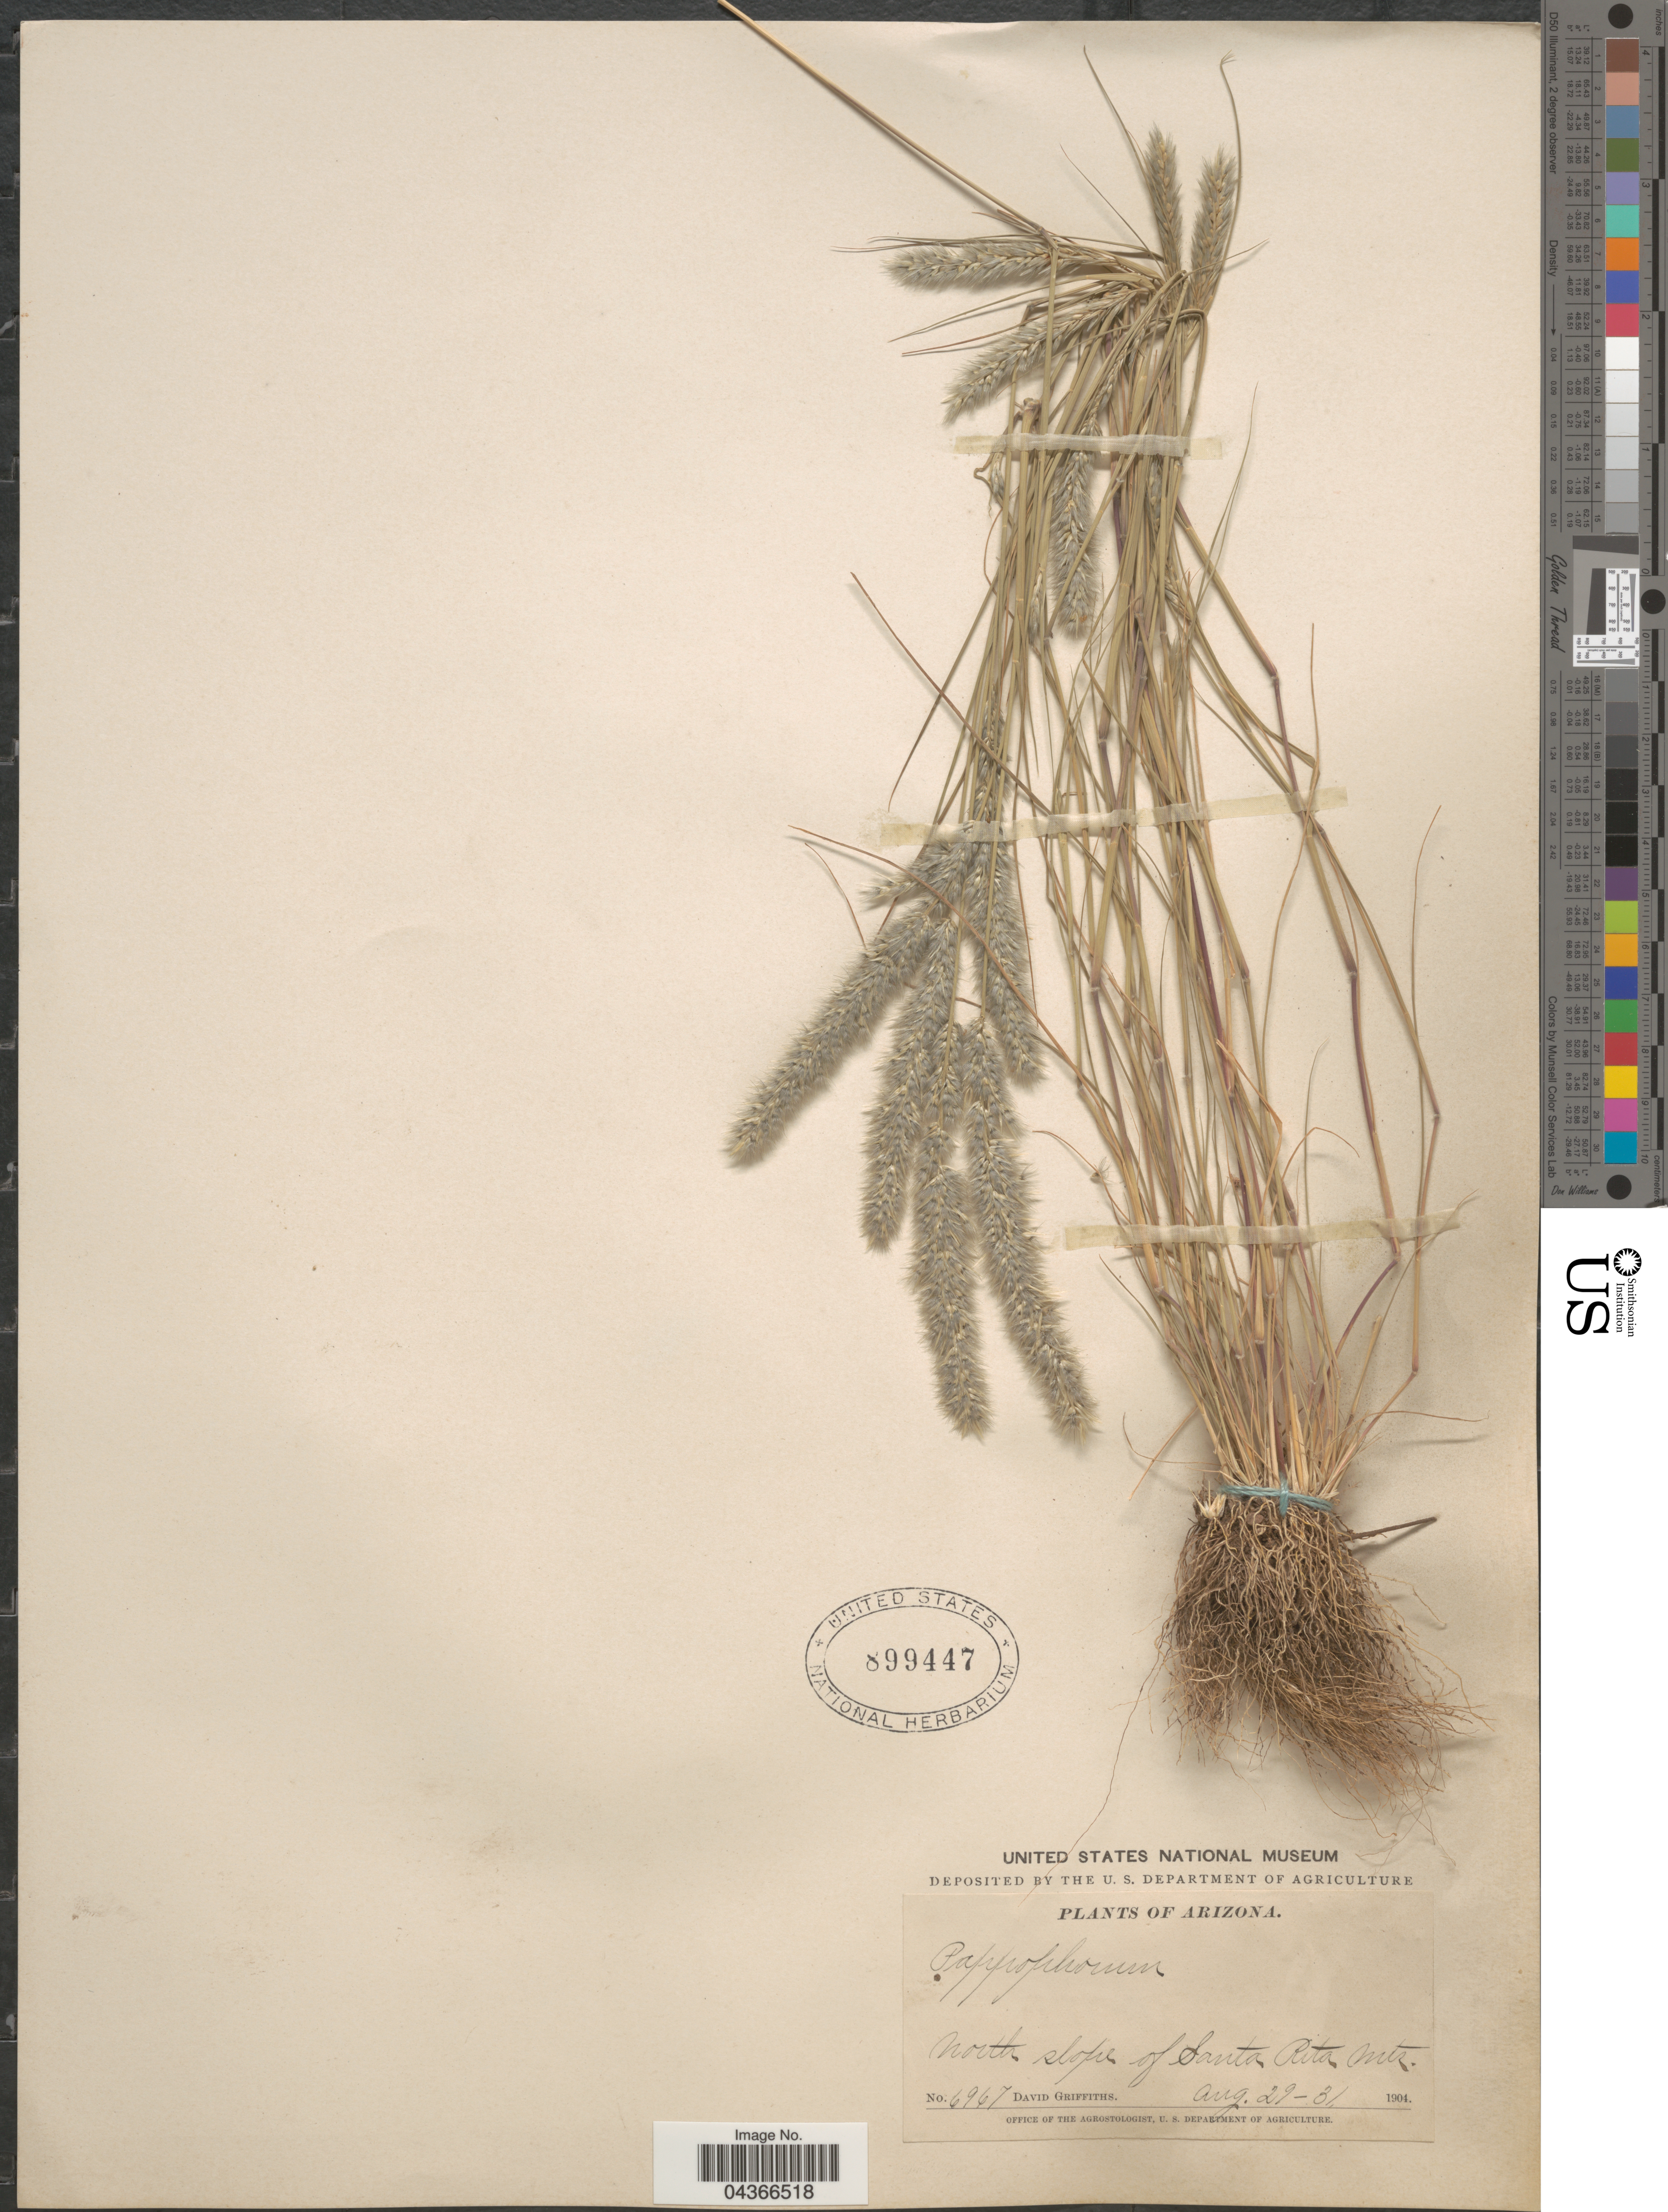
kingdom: Plantae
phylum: Tracheophyta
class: Liliopsida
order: Poales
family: Poaceae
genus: Enneapogon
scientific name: Enneapogon desvauxii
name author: P. Beauv.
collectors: D. Griffiths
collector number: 6967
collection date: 1904-08-29/1904-08-31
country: United States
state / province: Arizona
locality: North slope of Santa Rita Mts.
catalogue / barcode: US 899447